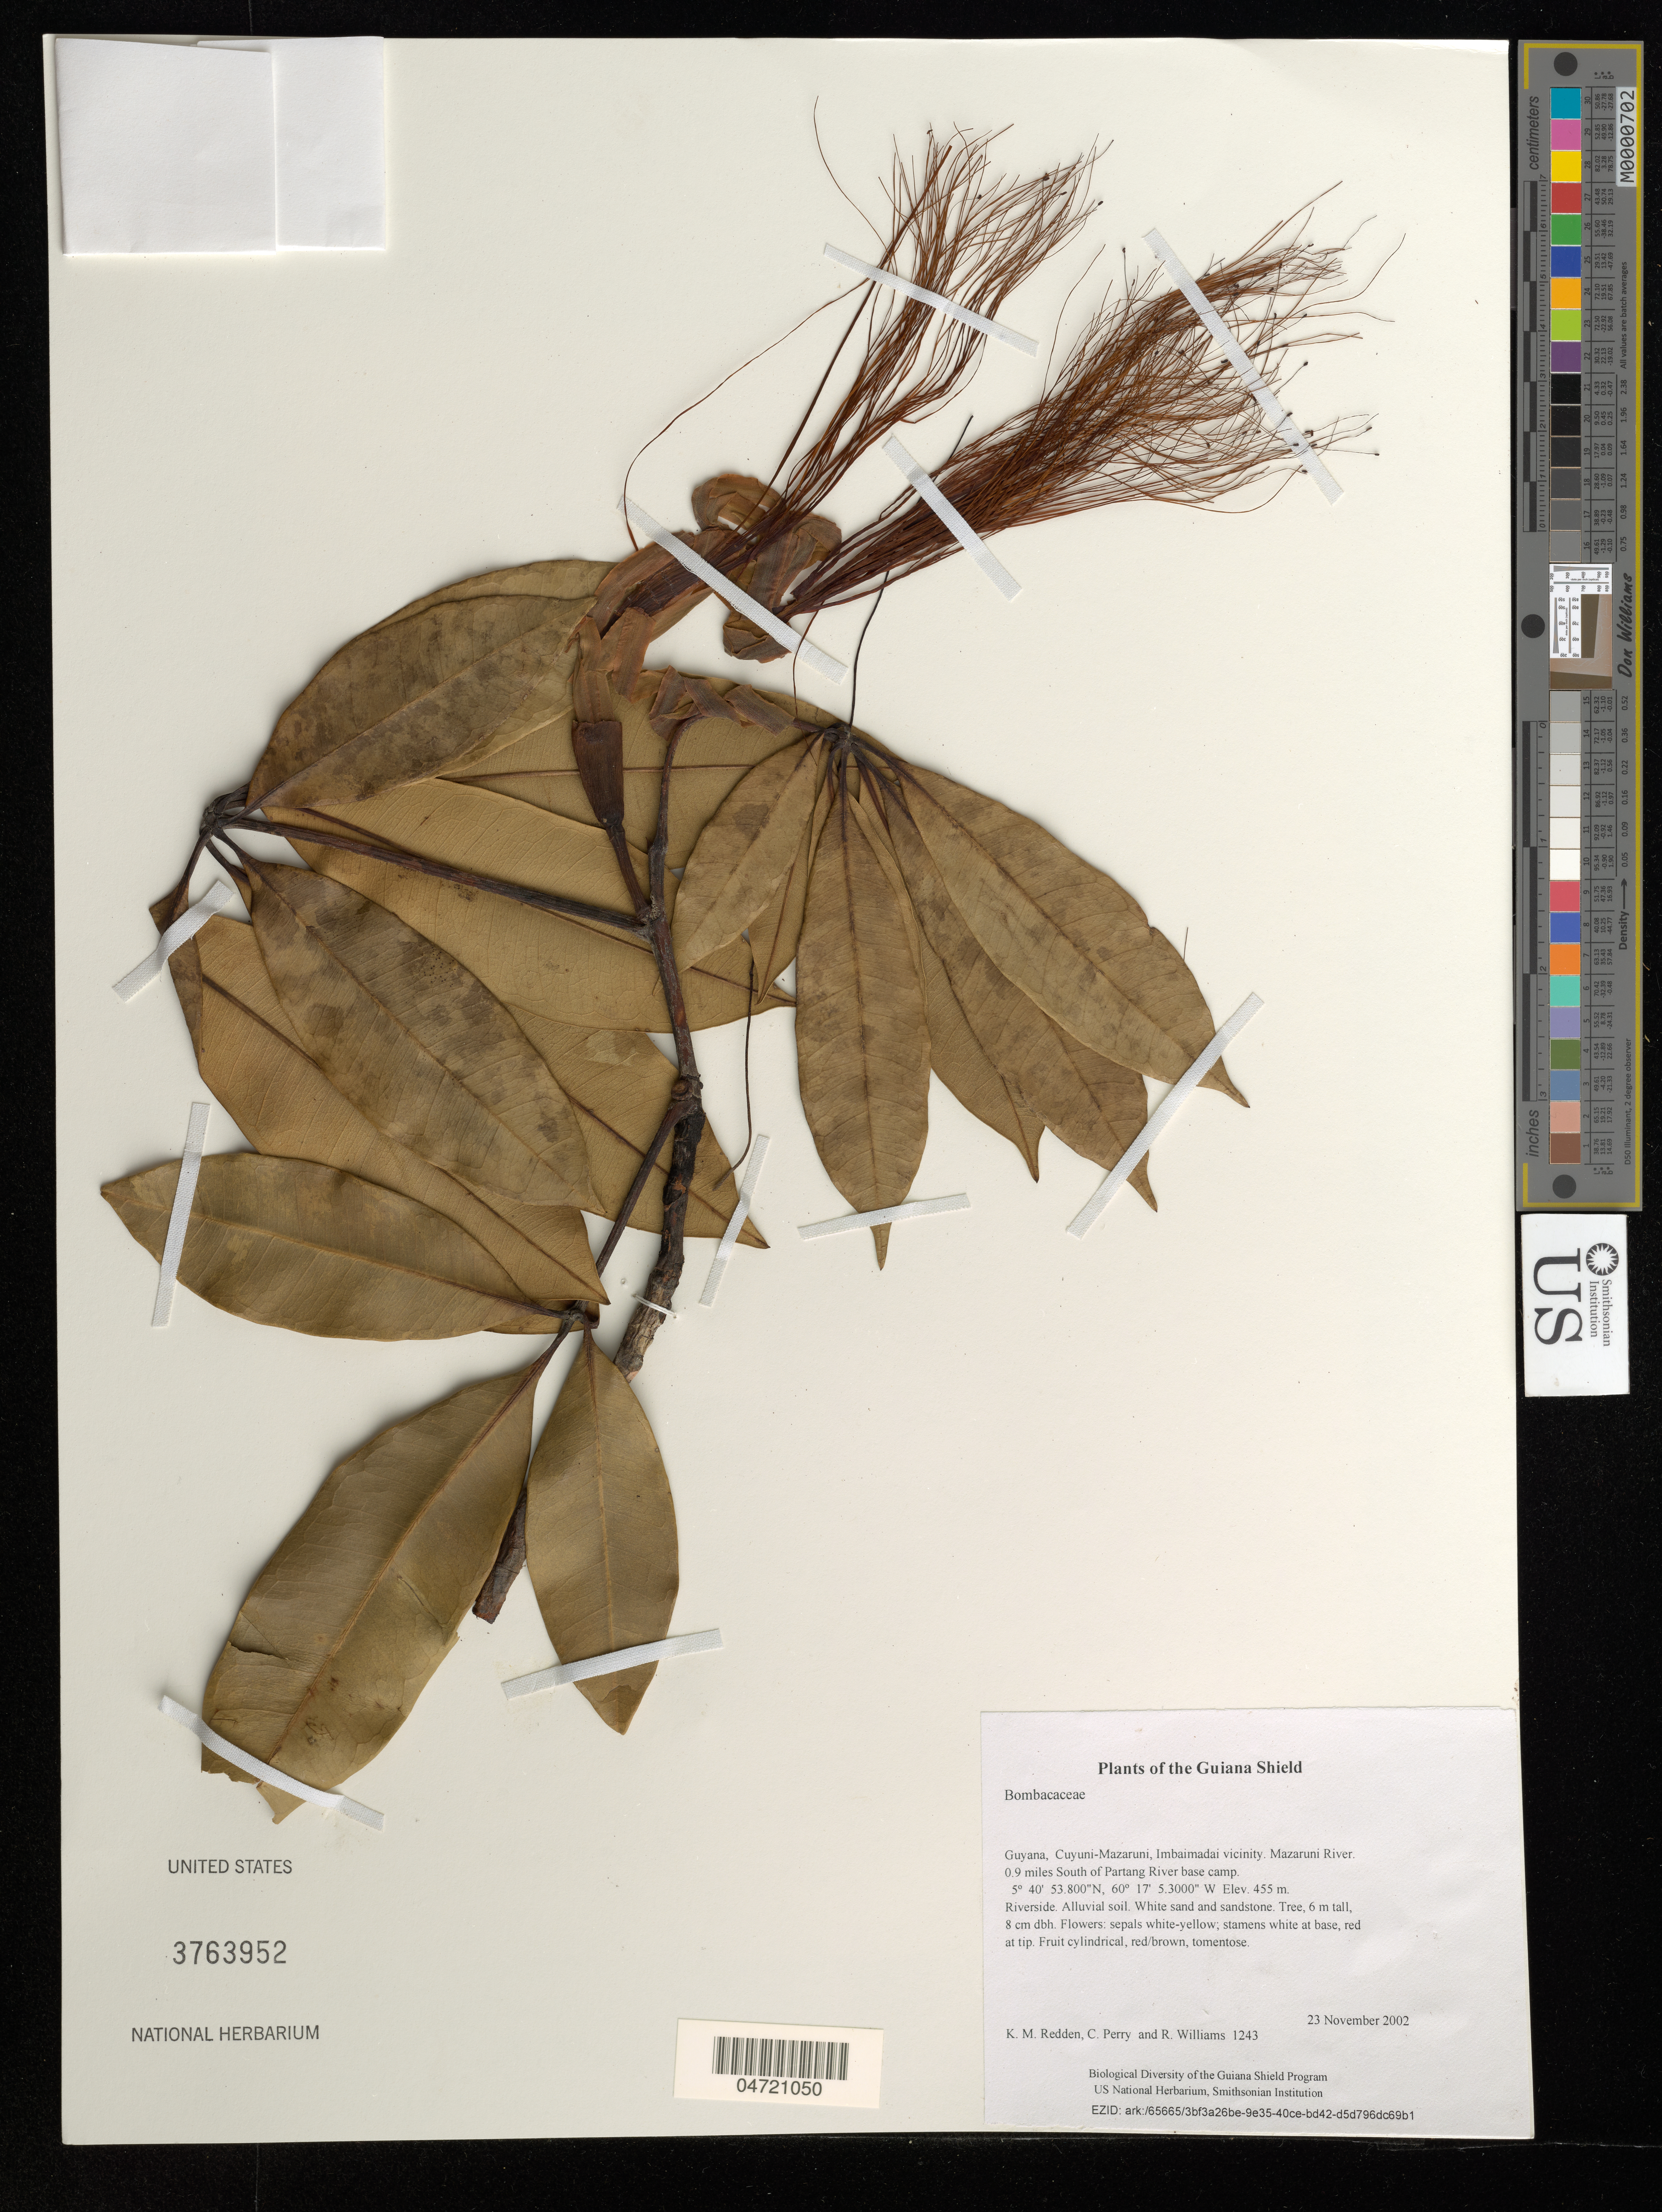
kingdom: Plantae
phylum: Tracheophyta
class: Magnoliopsida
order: Malvales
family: Malvaceae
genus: Pachira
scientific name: Pachira minor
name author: (R.H. Sims) Hemsl.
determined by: Dorr, L. J., (BOT), Smithsonian Institution - National Museum of Natural History (UNITED STATES)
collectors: K. M. Redden, C. Perry & R. Williams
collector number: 1243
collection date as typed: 23 November 2002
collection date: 2002-11-23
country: Guyana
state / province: Cuyuni-Mazaruni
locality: Imbaimadai vicinity. Mazaruni River. 0.9 miles South of Partang River base camp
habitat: Riverside. Alluvial soil. White sand and sandstone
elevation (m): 455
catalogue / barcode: US 3763952